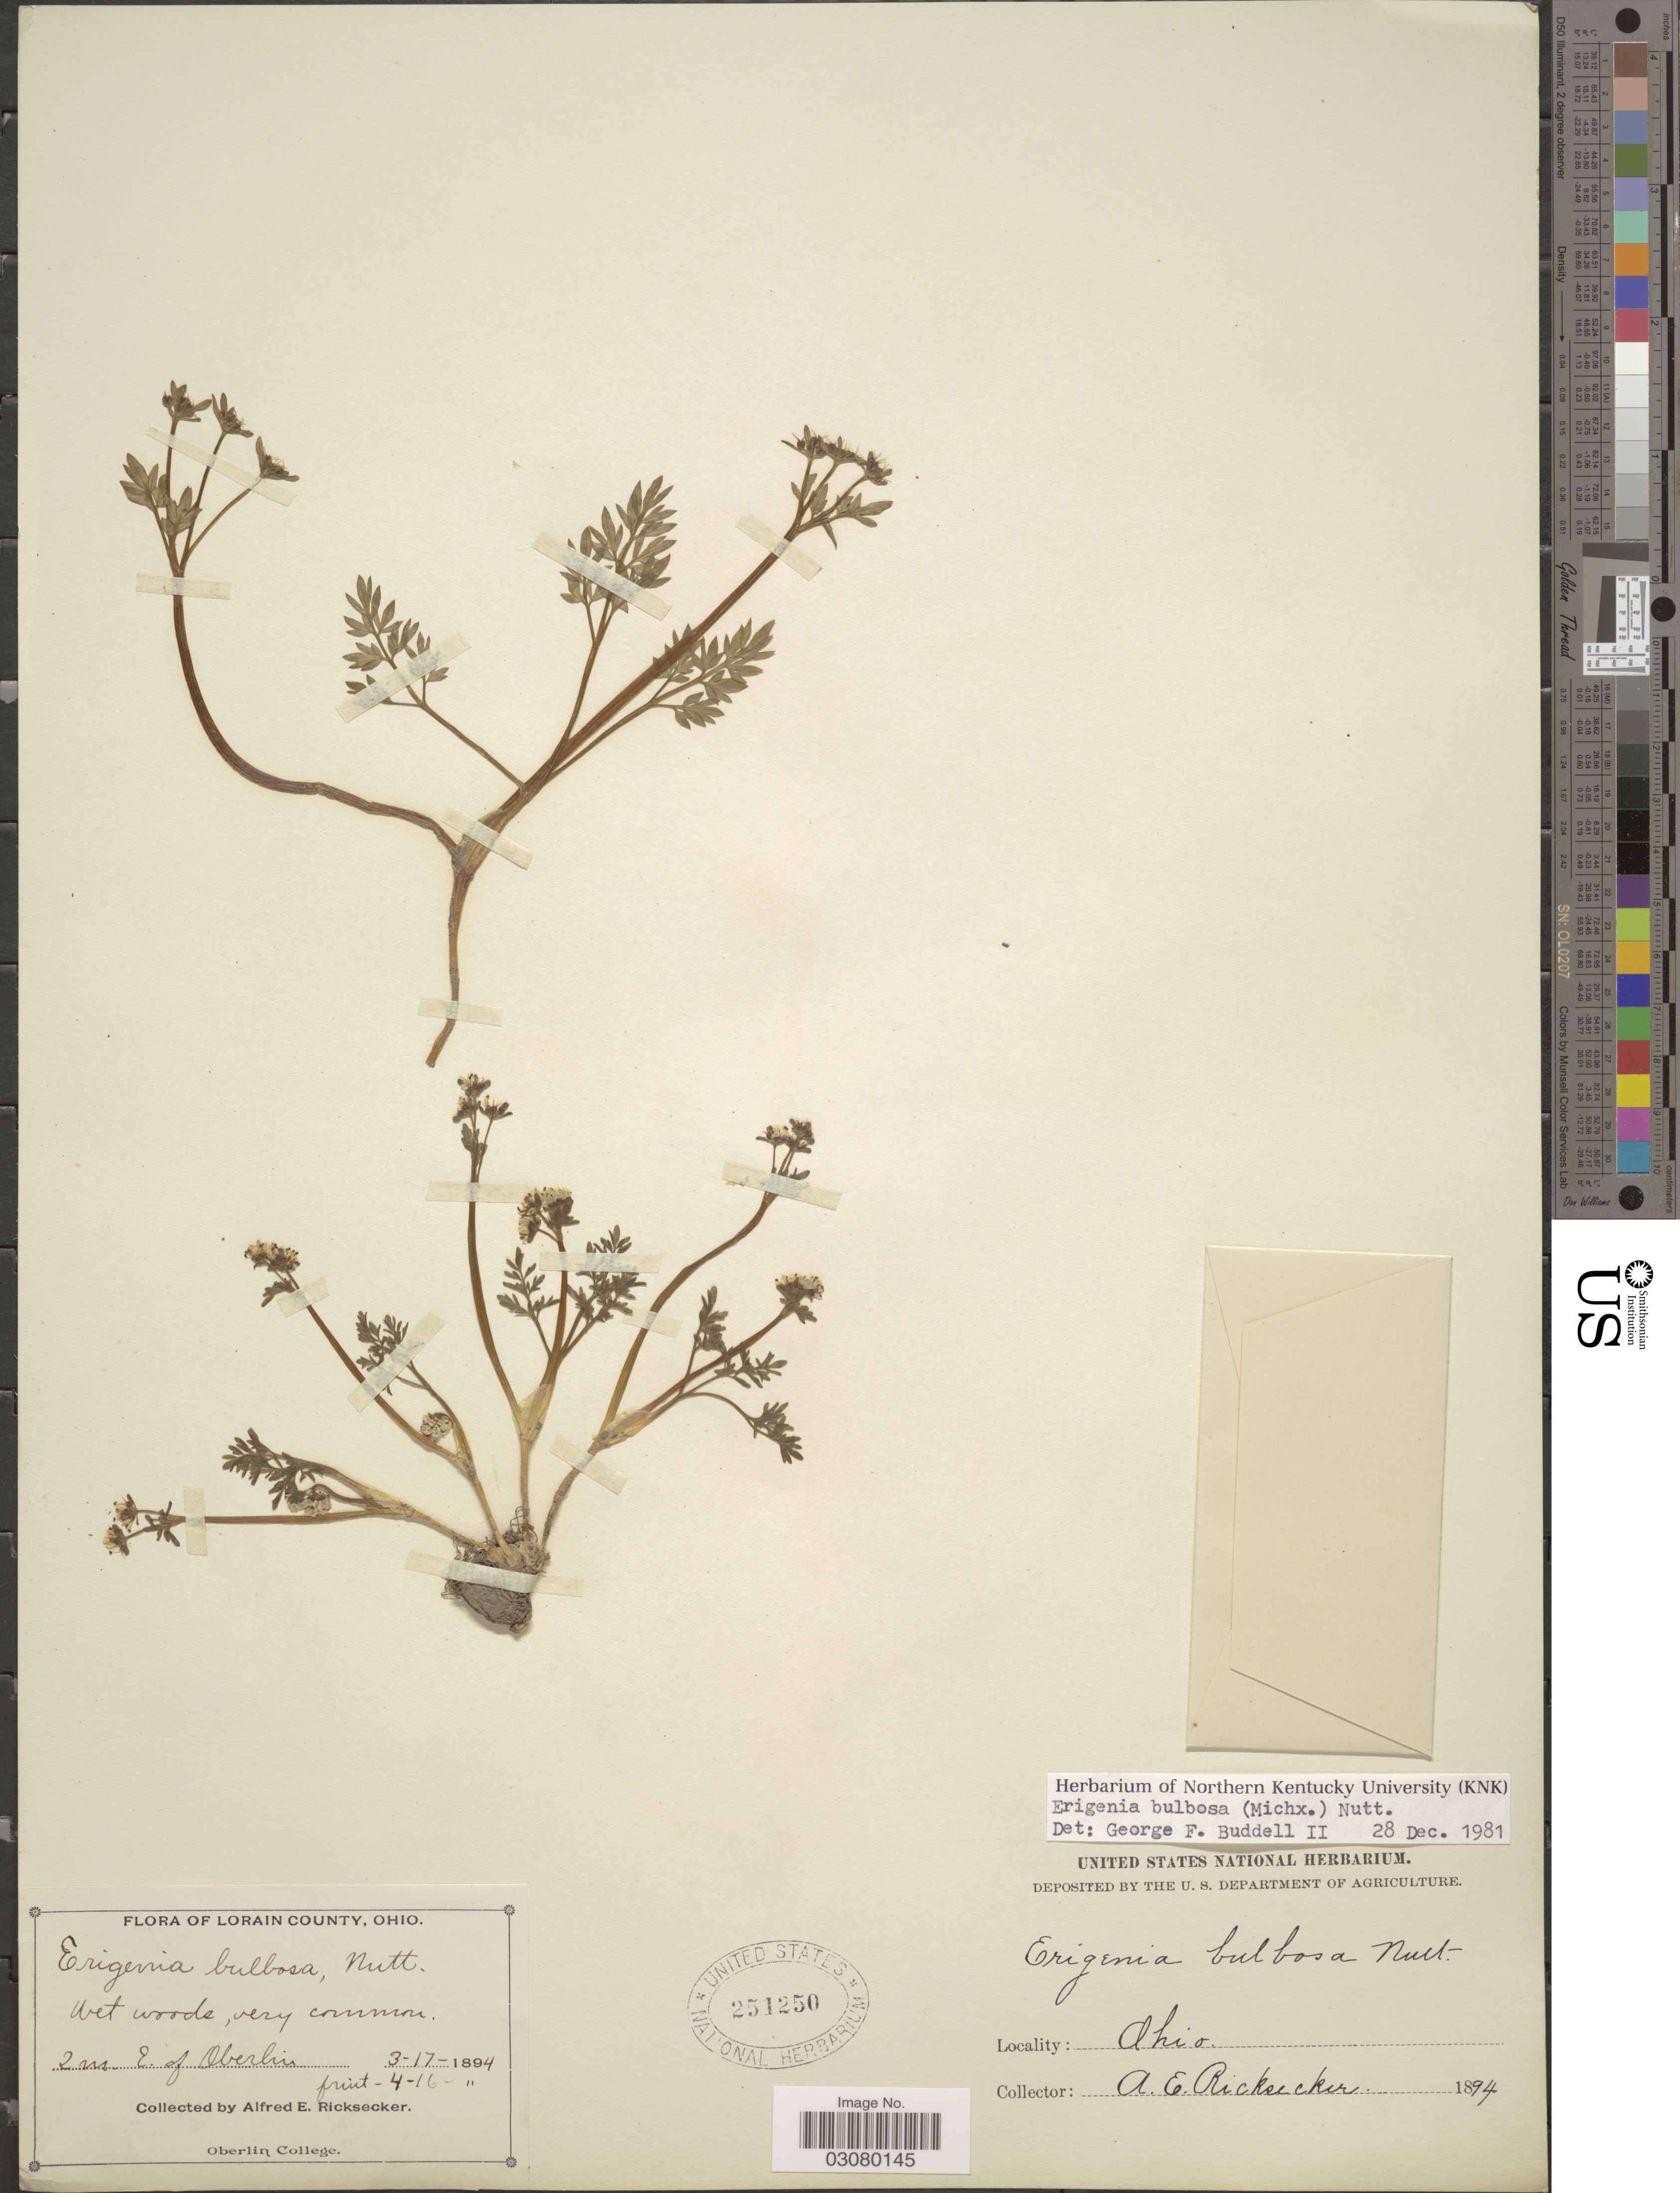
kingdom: Plantae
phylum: Tracheophyta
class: Magnoliopsida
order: Apiales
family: Apiaceae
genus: Erigenia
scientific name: Erigenia bulbosa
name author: (Michx.) Nutt.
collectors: A. E. Ricksecker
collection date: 1894-03-17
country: United States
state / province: Ohio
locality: Lorain County. 2 m. E. of Oberlin.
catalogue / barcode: US 251250